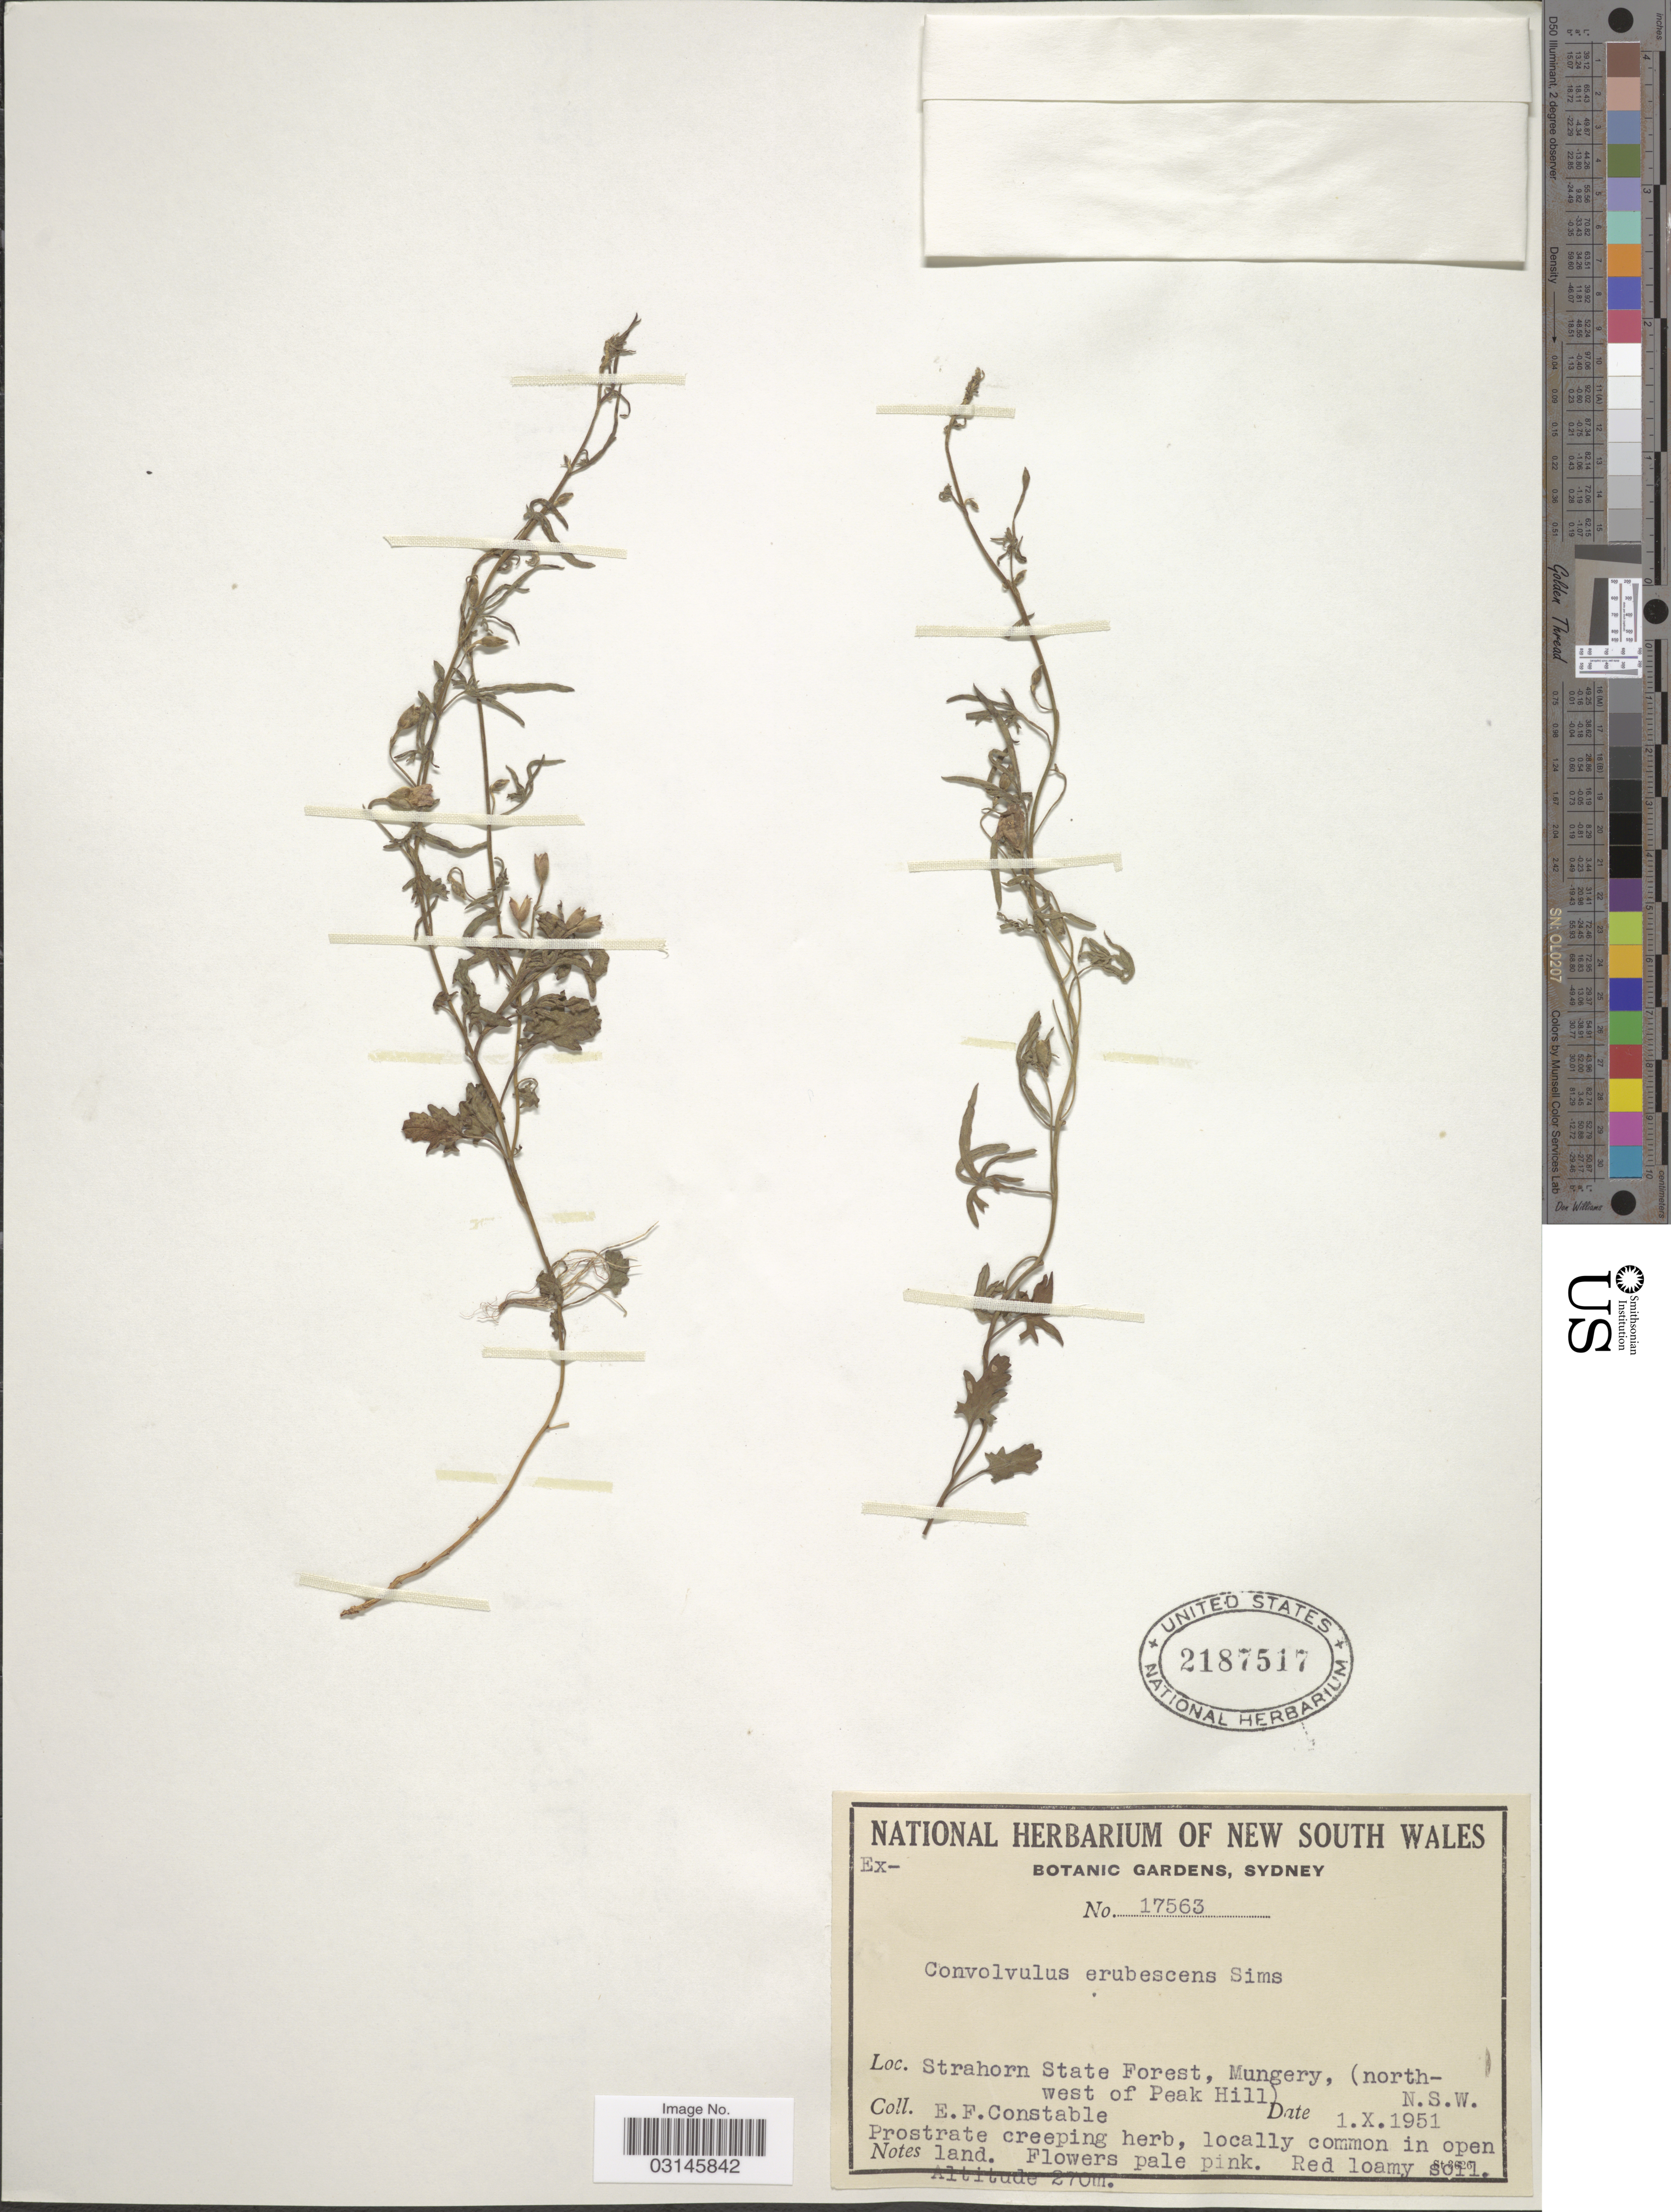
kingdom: Plantae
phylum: Tracheophyta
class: Magnoliopsida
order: Solanales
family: Convolvulaceae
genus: Convolvulus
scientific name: Convolvulus erubescens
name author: Sims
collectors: E. F. Constable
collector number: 17563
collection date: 1951-10-01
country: Australia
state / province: New South Wales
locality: Strahorn State Forest, Mungery, (Northwest of Peak Hill).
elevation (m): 270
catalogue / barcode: US 2187517